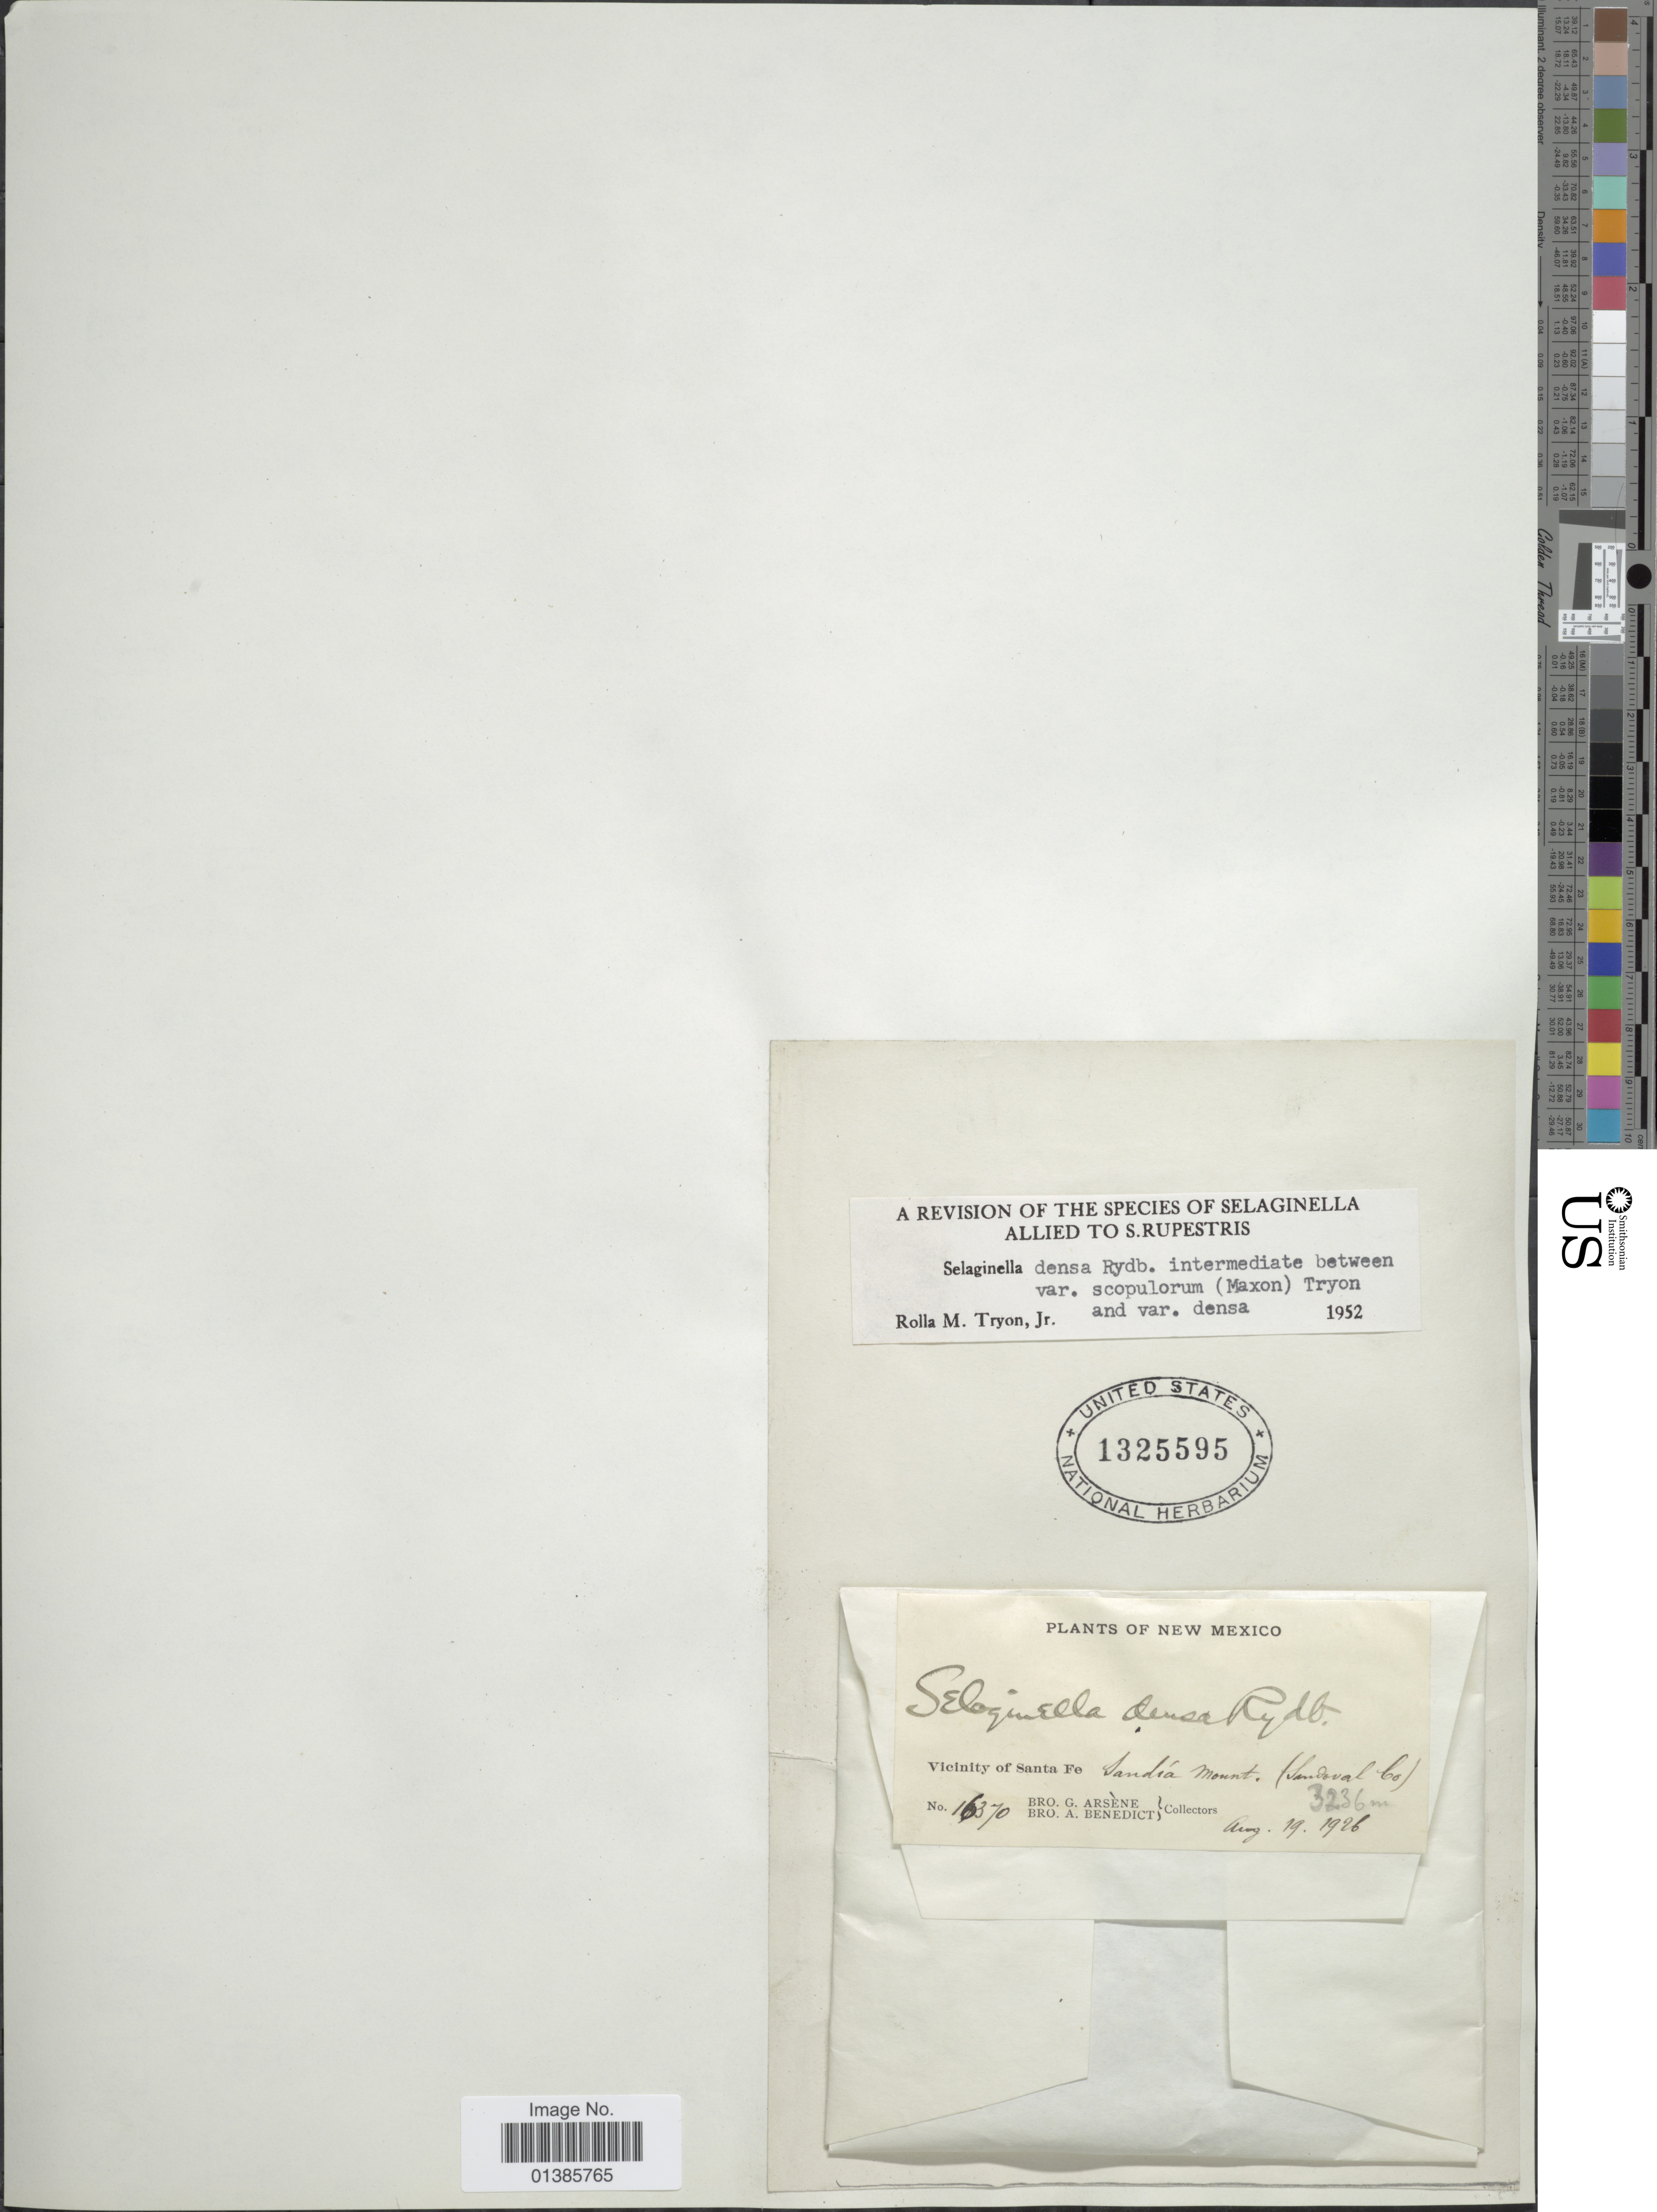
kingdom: Plantae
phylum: Tracheophyta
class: Lycopodiopsida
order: Selaginellales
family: Selaginellaceae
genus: Selaginella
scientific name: Selaginella densa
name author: Rydb.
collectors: Bro. G. Arsène & B. Ayers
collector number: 16370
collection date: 1926-08-19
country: United States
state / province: New Mexico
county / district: Sandoval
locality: Vicinity of Santa Fe, Sandia Mountains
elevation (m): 3236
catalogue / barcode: US 1325595